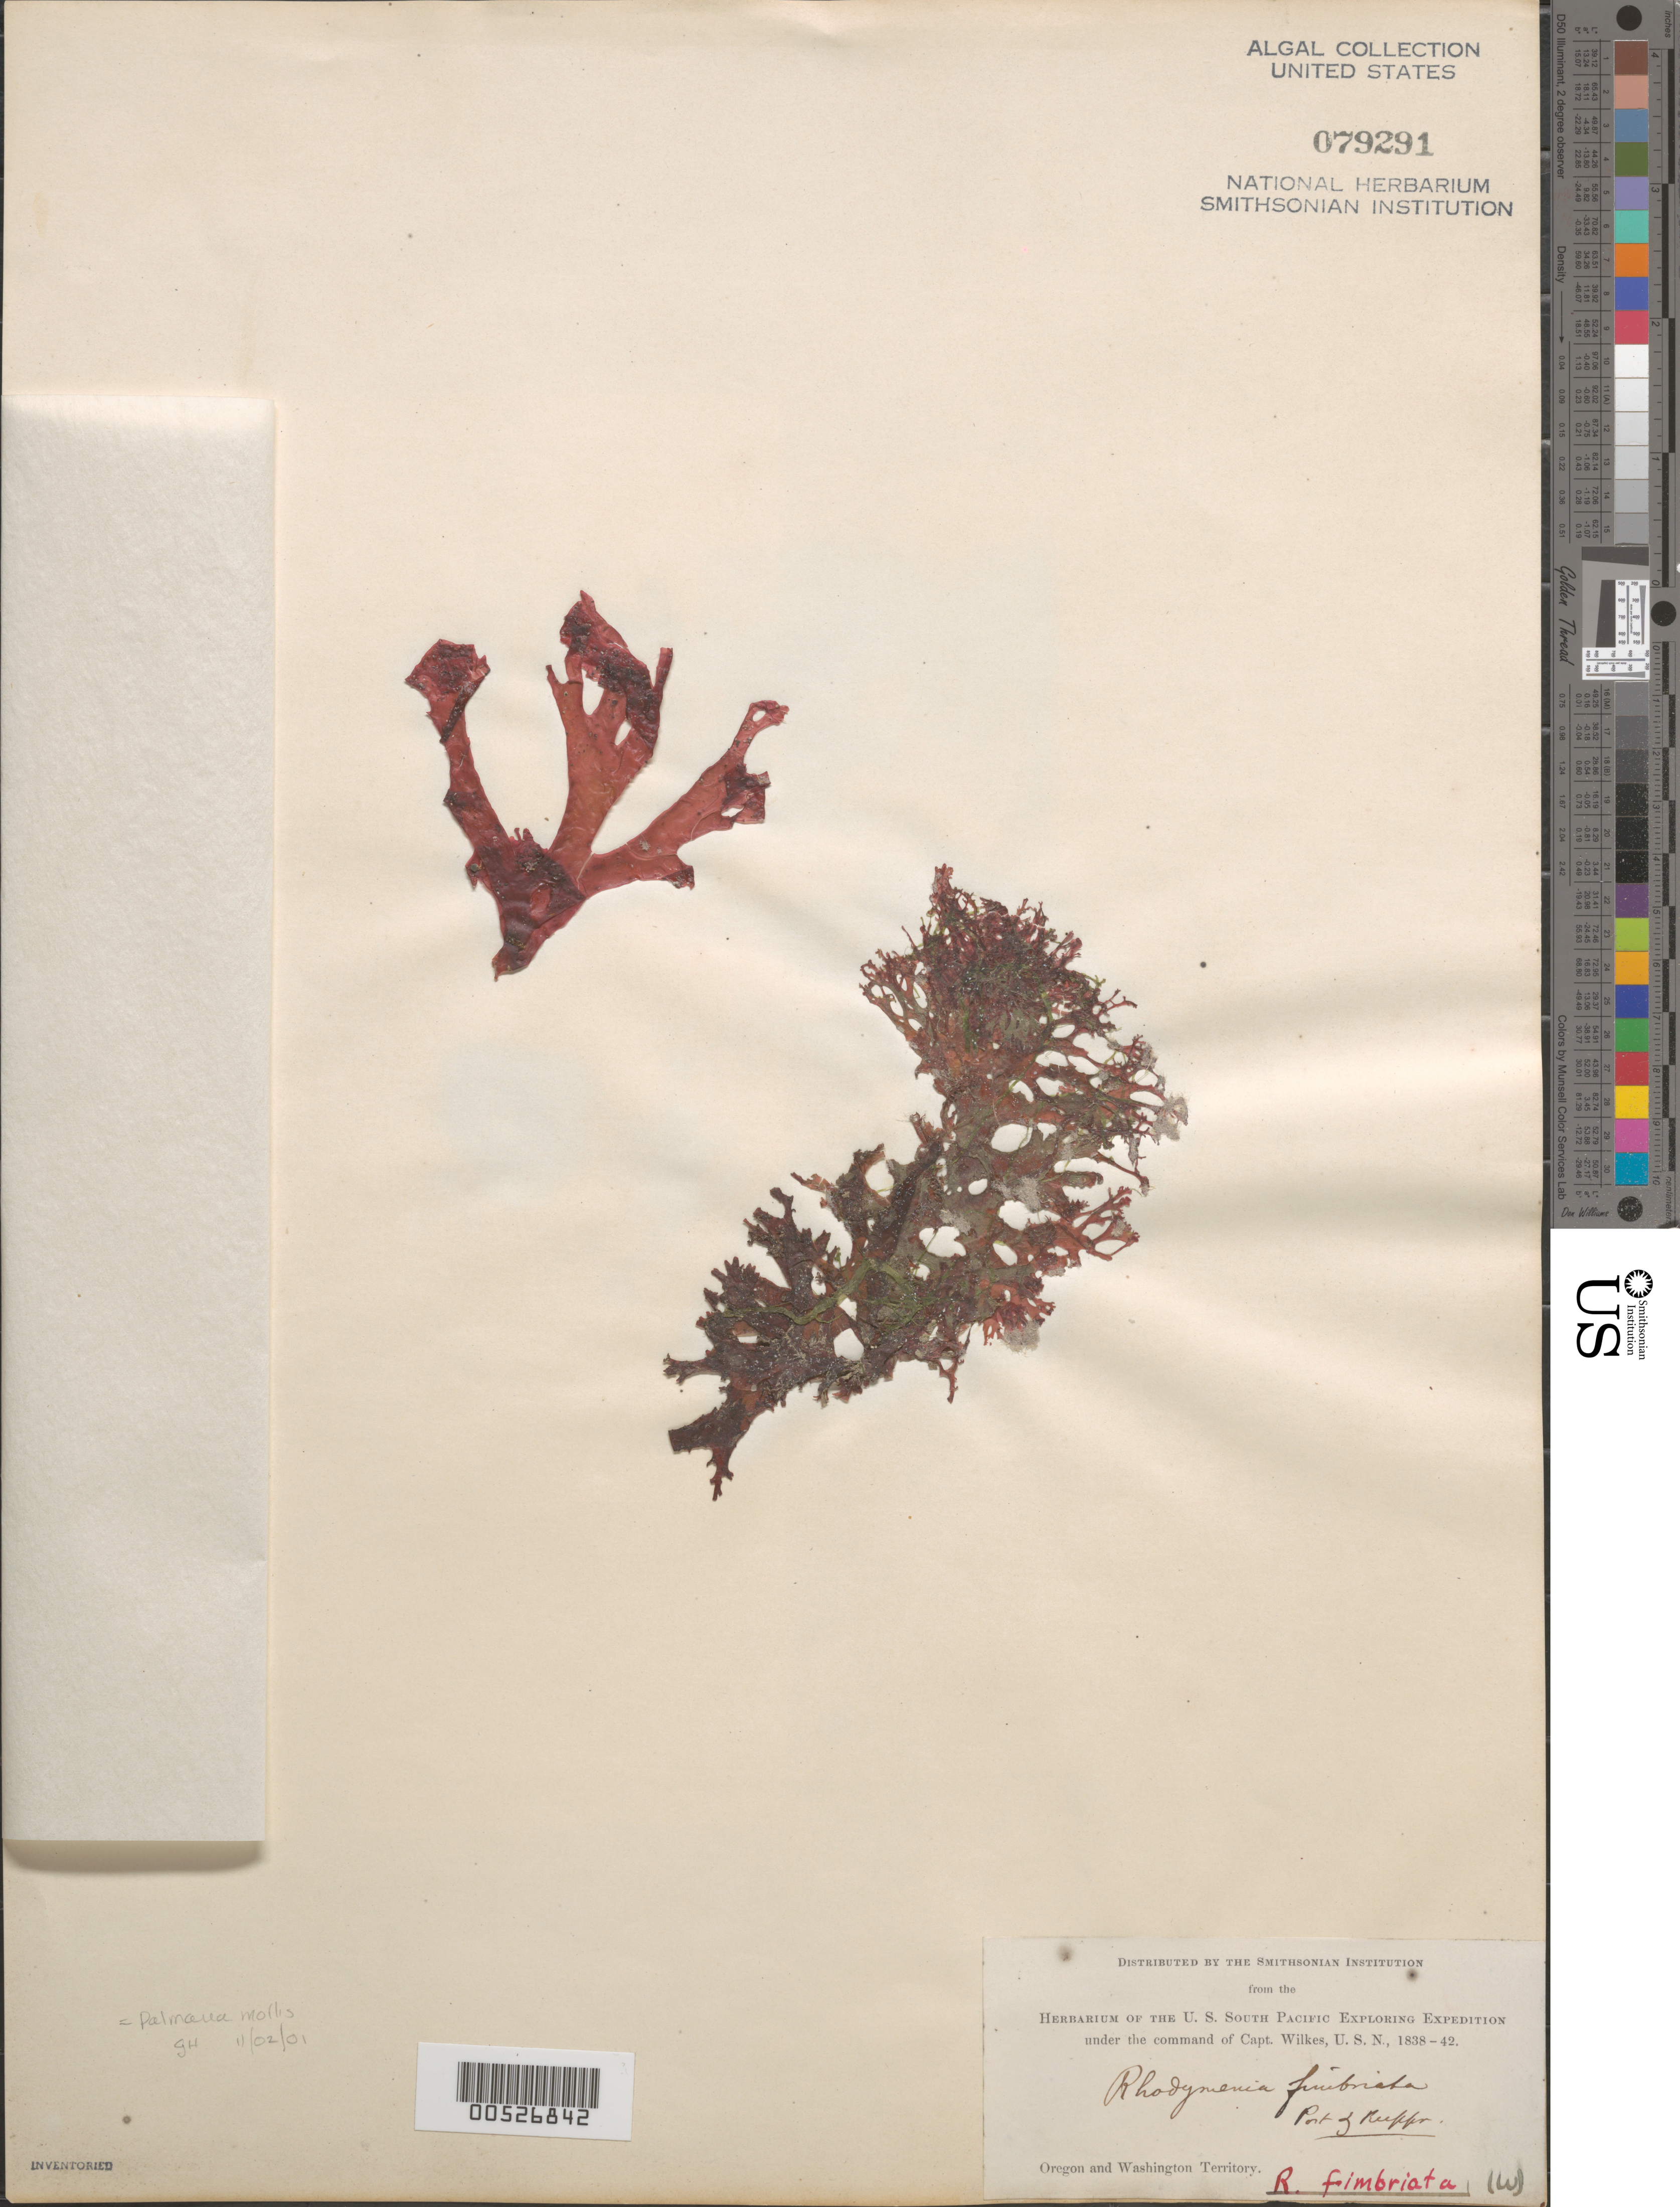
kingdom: Plantae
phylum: Rhodophyta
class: Florideophyceae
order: Gigartinales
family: Cystocloniaceae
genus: Calliblepharis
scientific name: Calliblepharis fimbriata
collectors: W. D. Brackenridge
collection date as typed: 1841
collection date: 1841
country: United States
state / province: Oregon / Washington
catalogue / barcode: US 79291